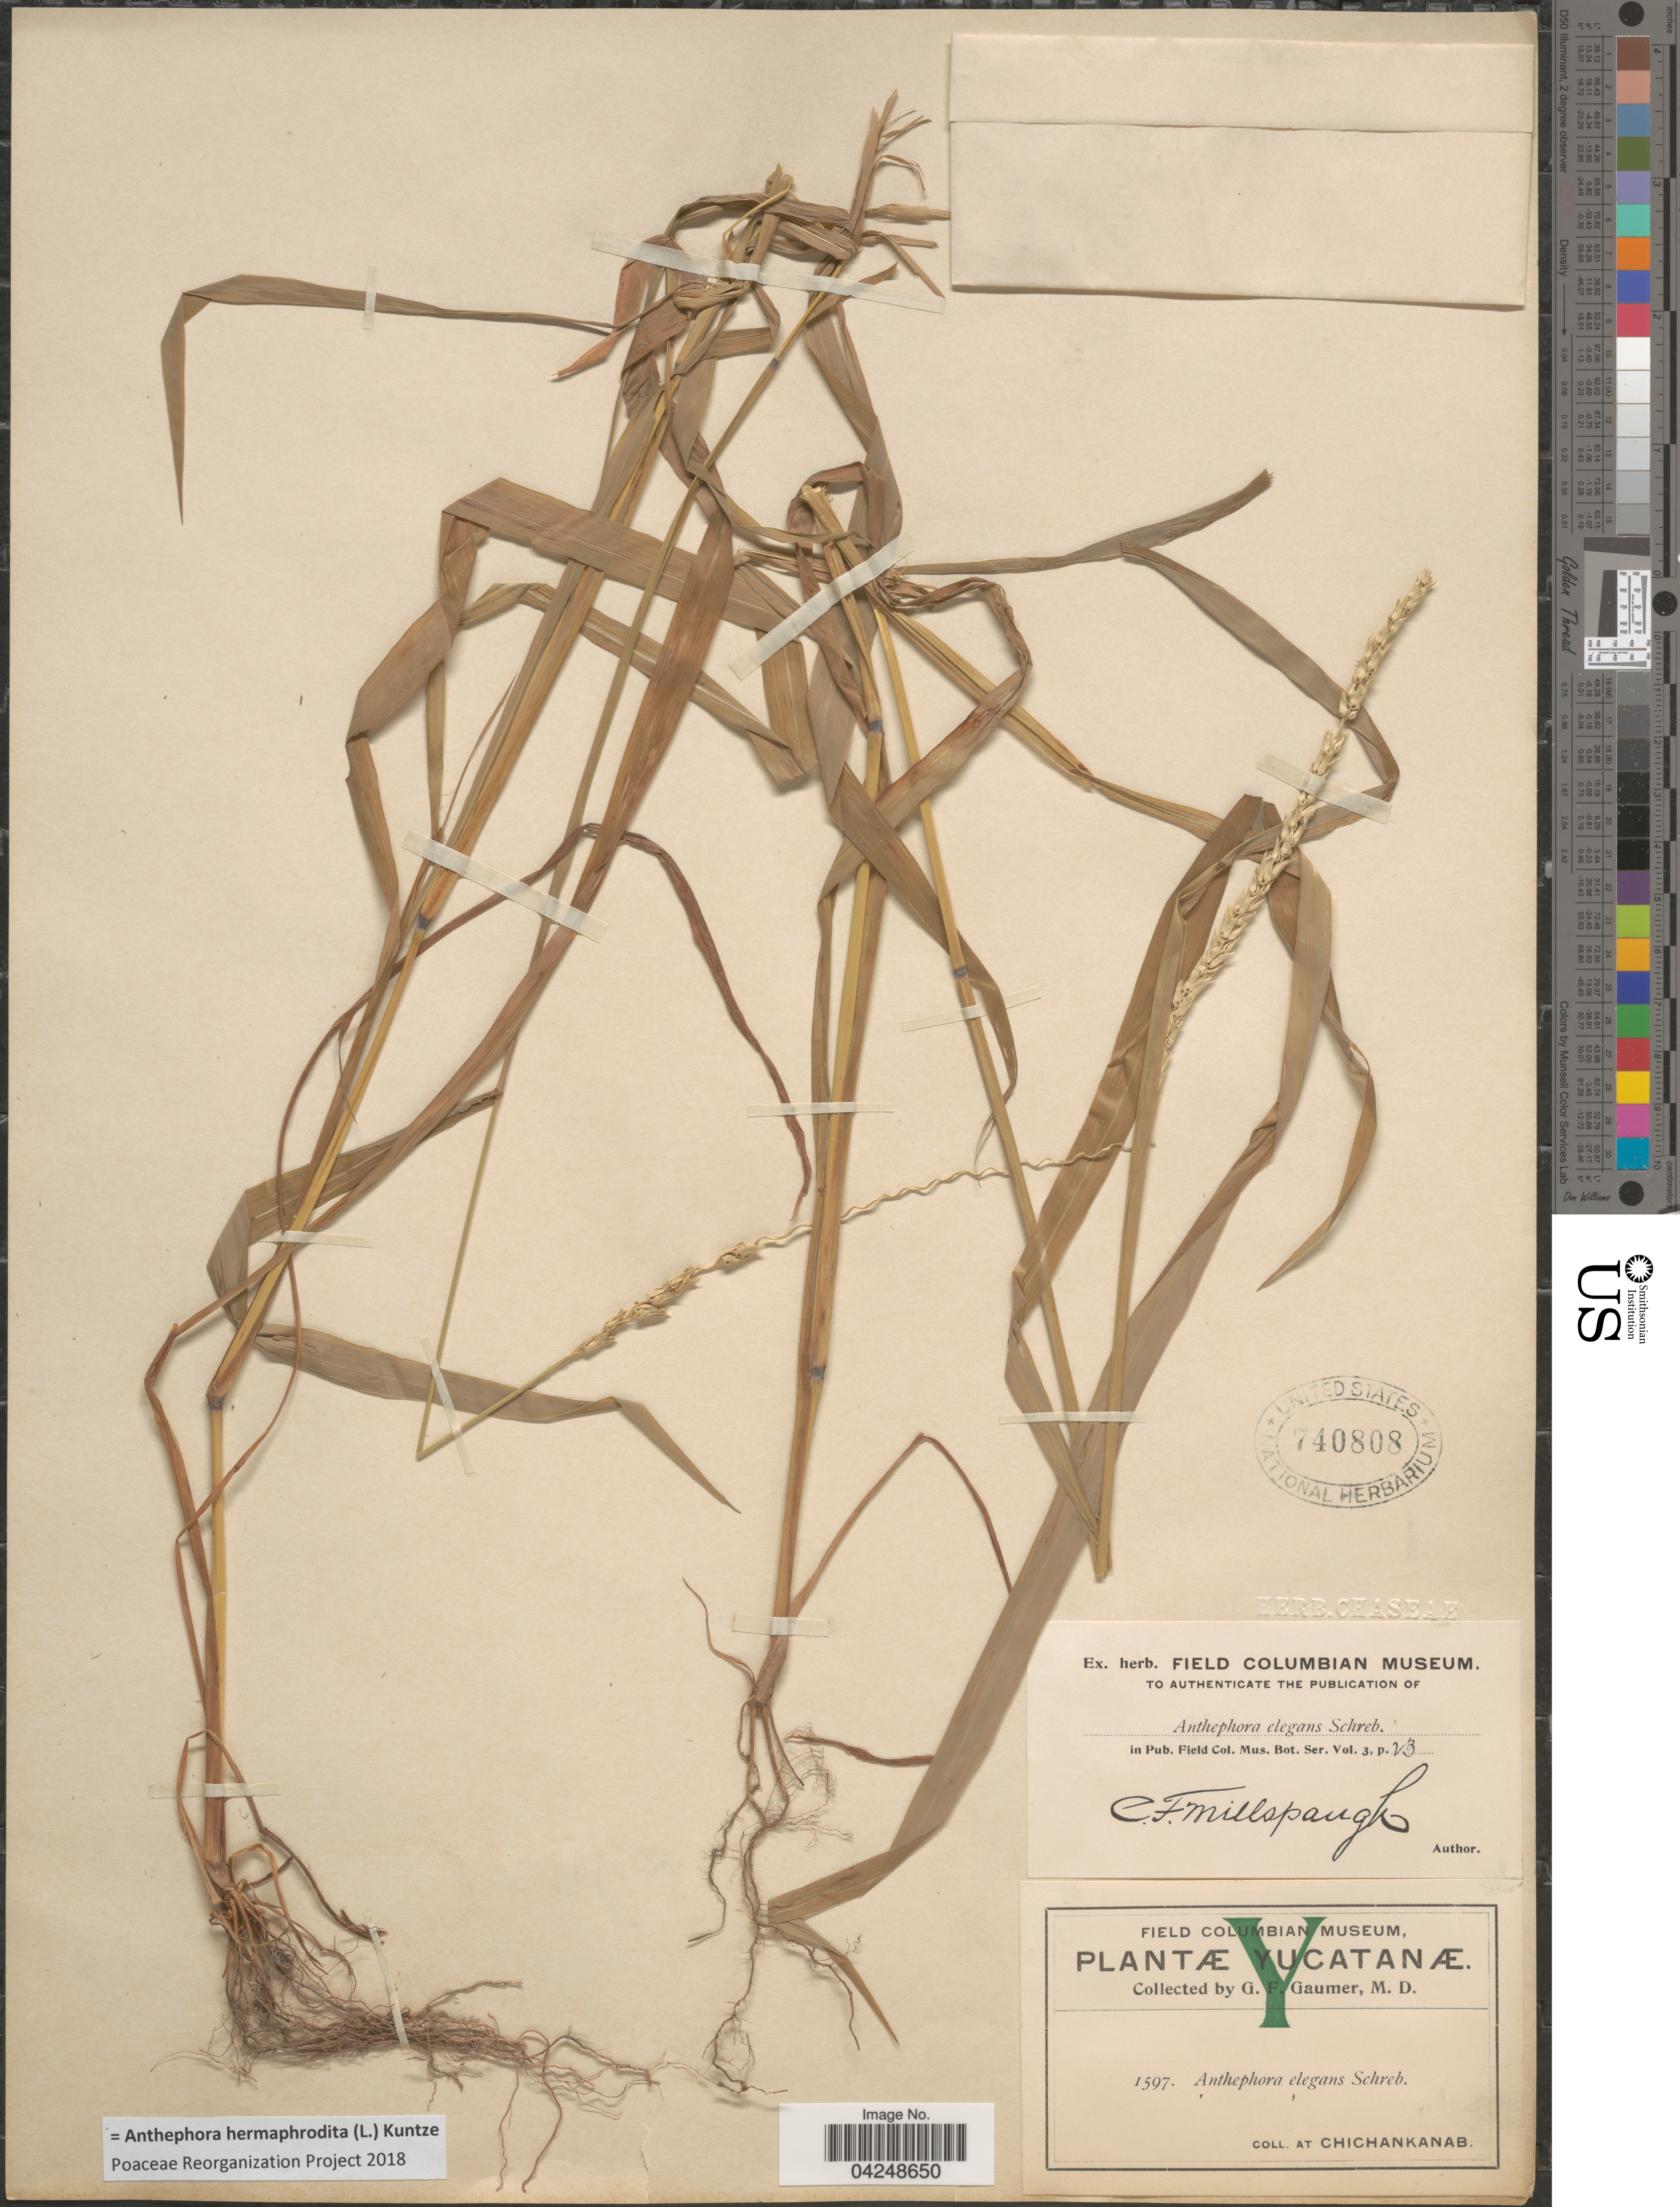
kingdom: Plantae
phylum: Tracheophyta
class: Liliopsida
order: Poales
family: Poaceae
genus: Anthephora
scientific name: Anthephora hermaphrodita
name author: (L.) Kuntze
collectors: G. F. Gaumer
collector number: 1597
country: Mexico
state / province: Yucatán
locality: At Chichankanab.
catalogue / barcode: US 740808